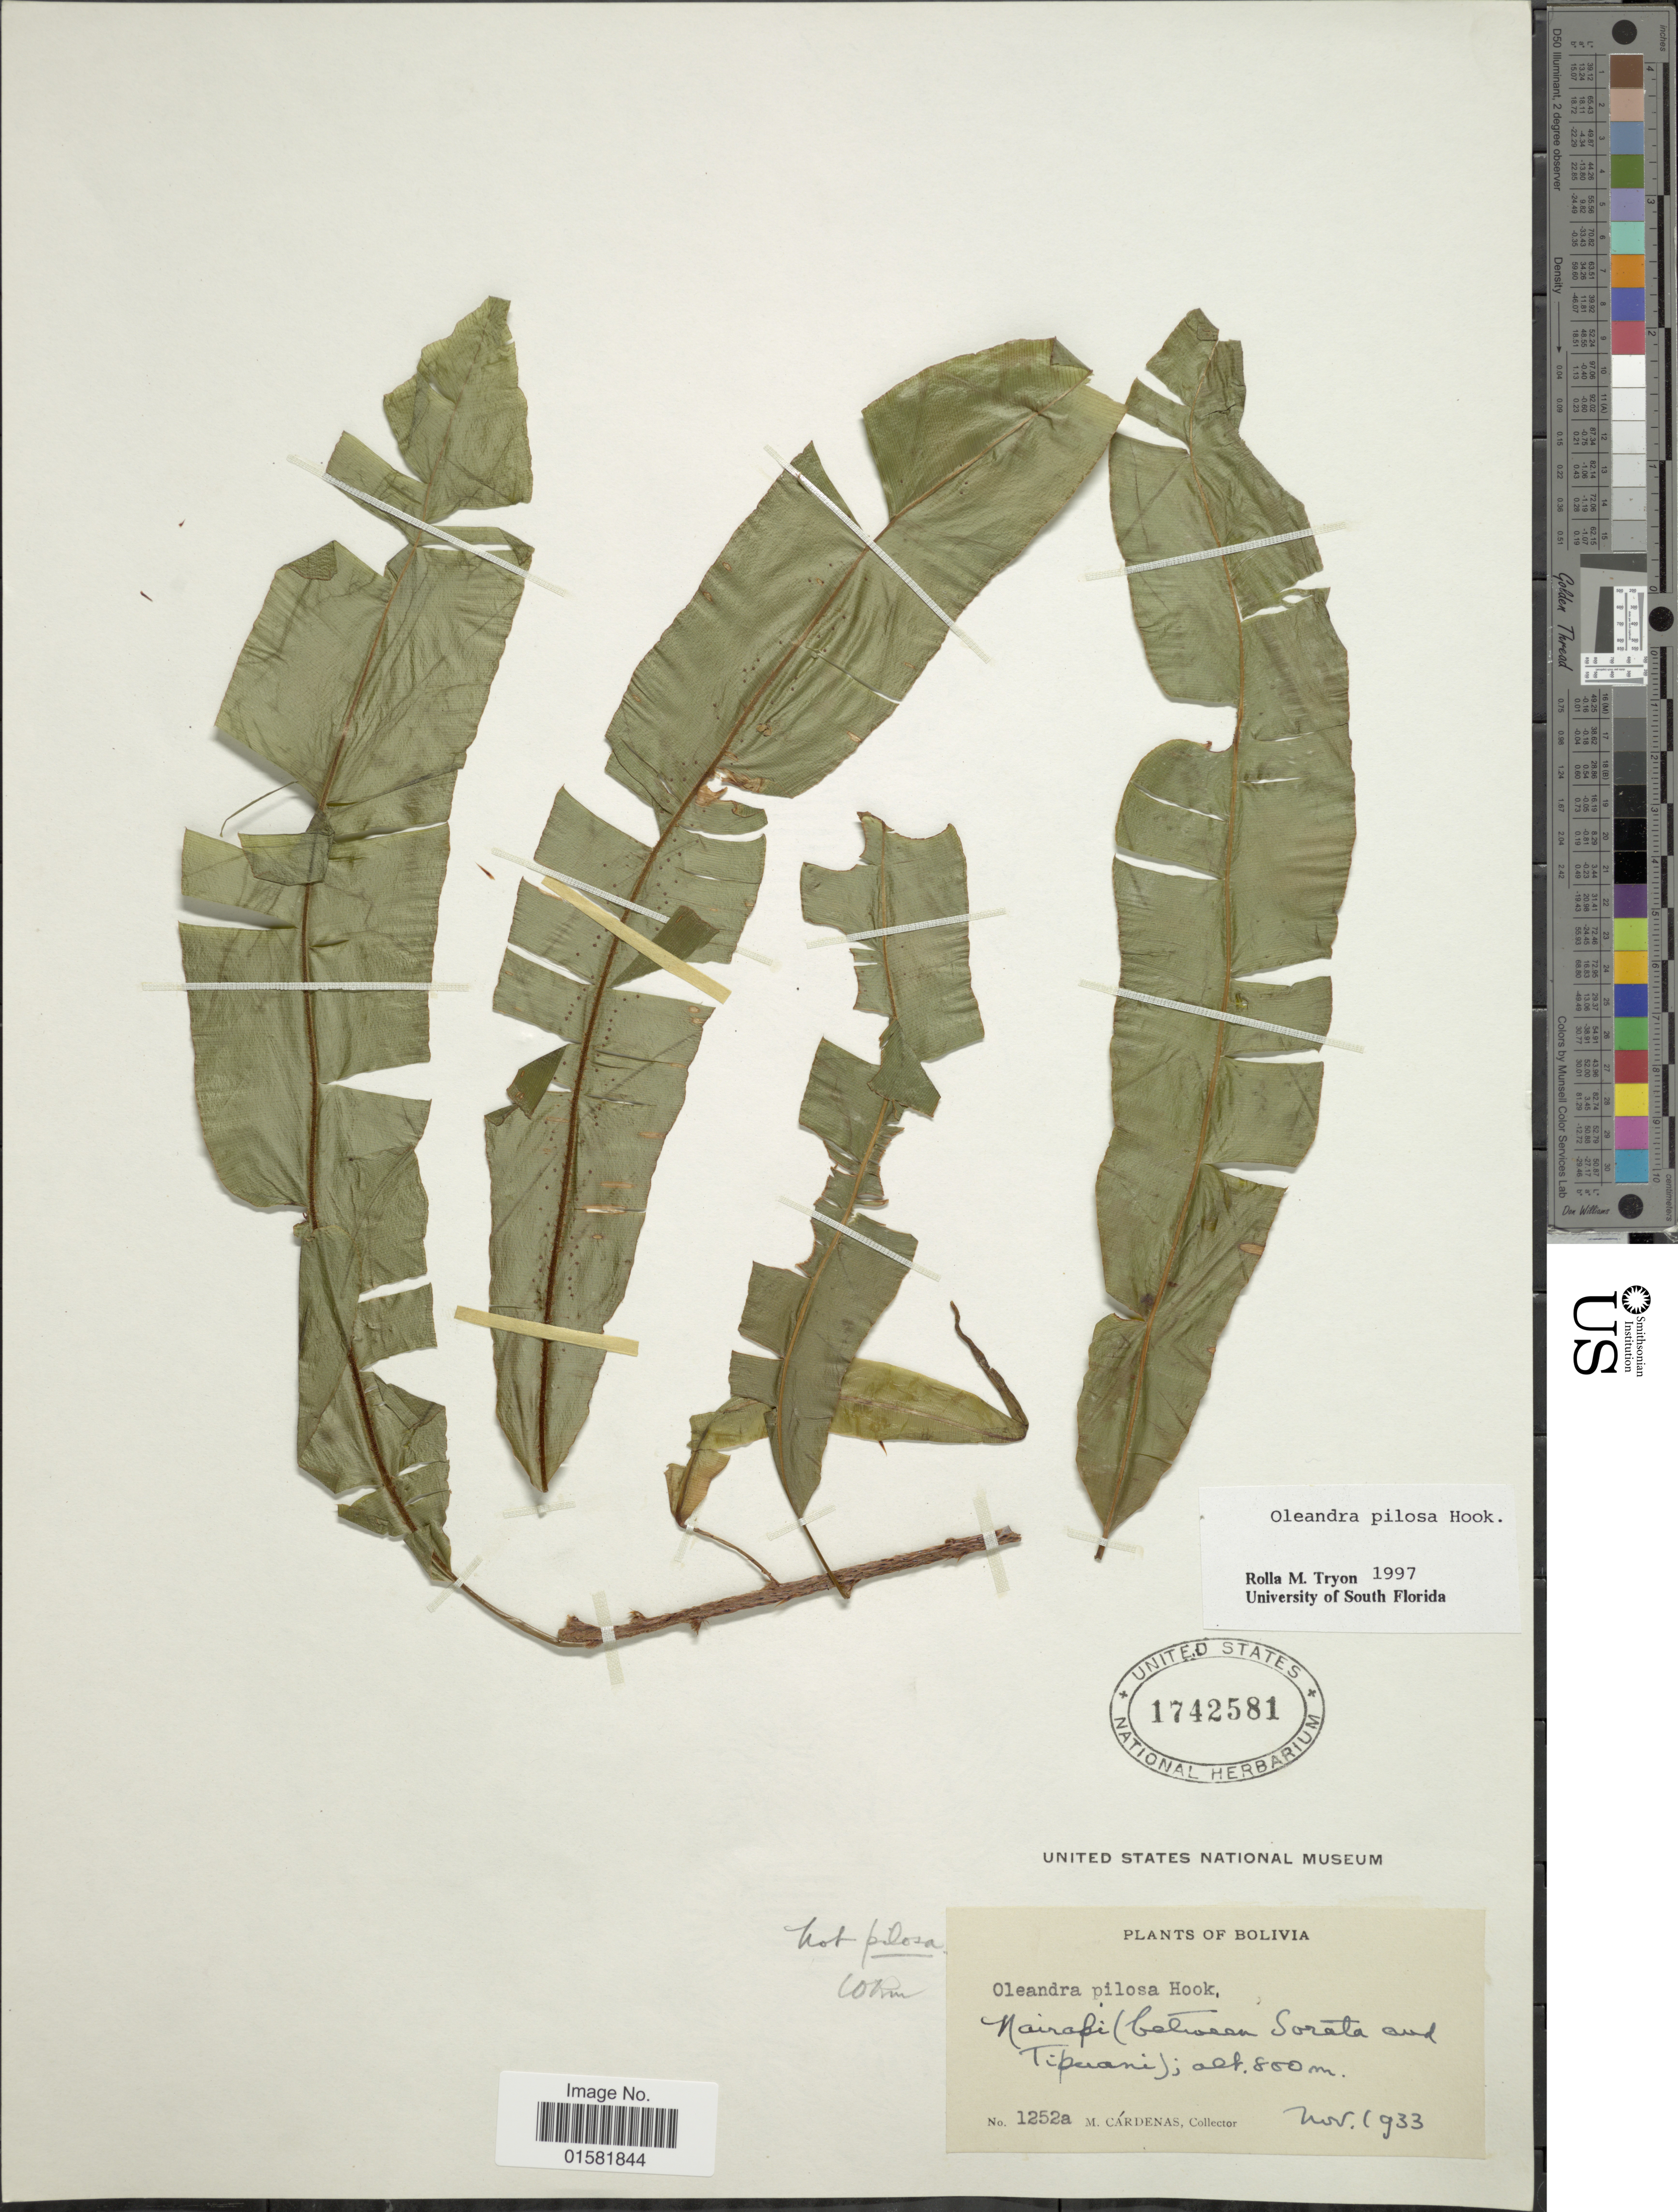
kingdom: Plantae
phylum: Tracheophyta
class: Polypodiopsida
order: Polypodiales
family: Oleandraceae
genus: Oleandra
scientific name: Oleandra pilosa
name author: Hook.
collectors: M. Cárdenas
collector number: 1252a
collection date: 1933-11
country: Bolivia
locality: Bolivia, Nairafi (between Sorata and Tipuani).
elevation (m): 800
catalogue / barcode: US 1742581